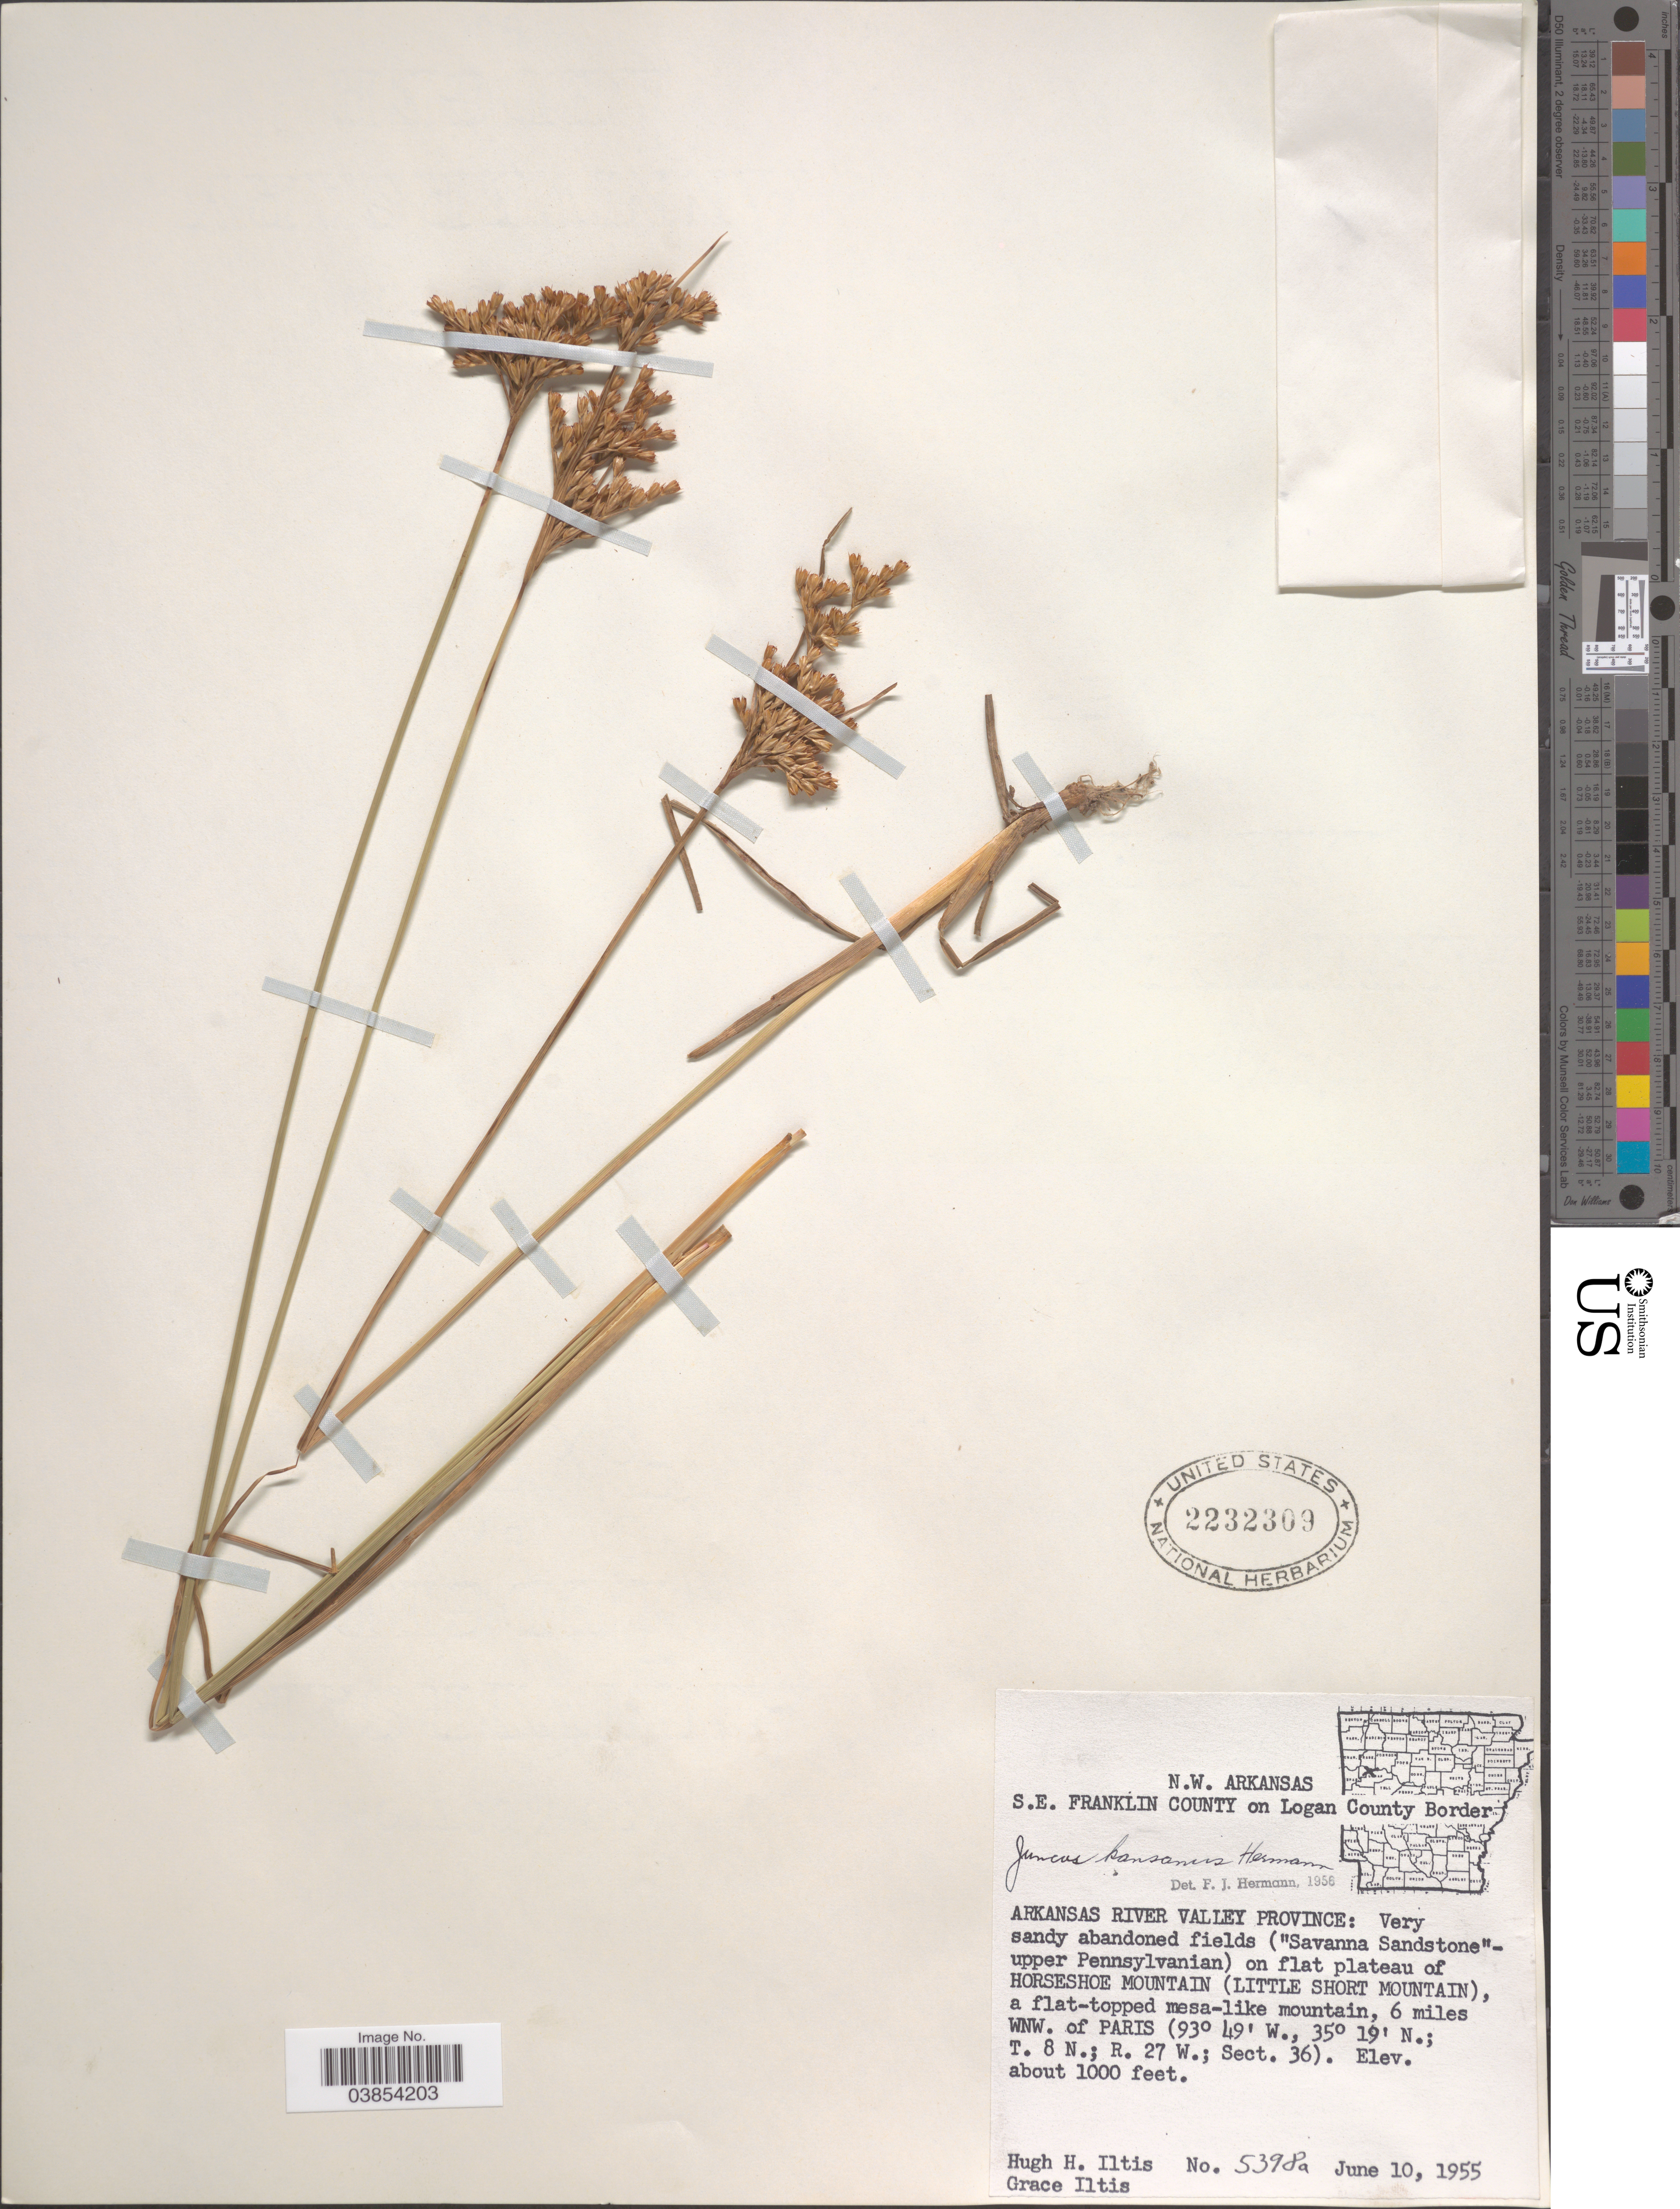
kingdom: Plantae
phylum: Tracheophyta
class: Liliopsida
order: Poales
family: Juncaceae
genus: Juncus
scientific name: Juncus kansanus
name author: F.J. Herm.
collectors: H. H. Iltis & G. Iltis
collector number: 5398a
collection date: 1955-06-10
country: United States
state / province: Arkansas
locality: N.W. Arkansas. S.E. Franklin County on Logan County Border. Arkansas River Valley Province. On flat plateau of Horseshoe Mountain (Little Short Mountain), a flat-topped mesa-like mountain, 6 miles WNW. of Paris. T8N; R27W; Sect. 36.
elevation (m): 305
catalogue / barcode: US 2232309